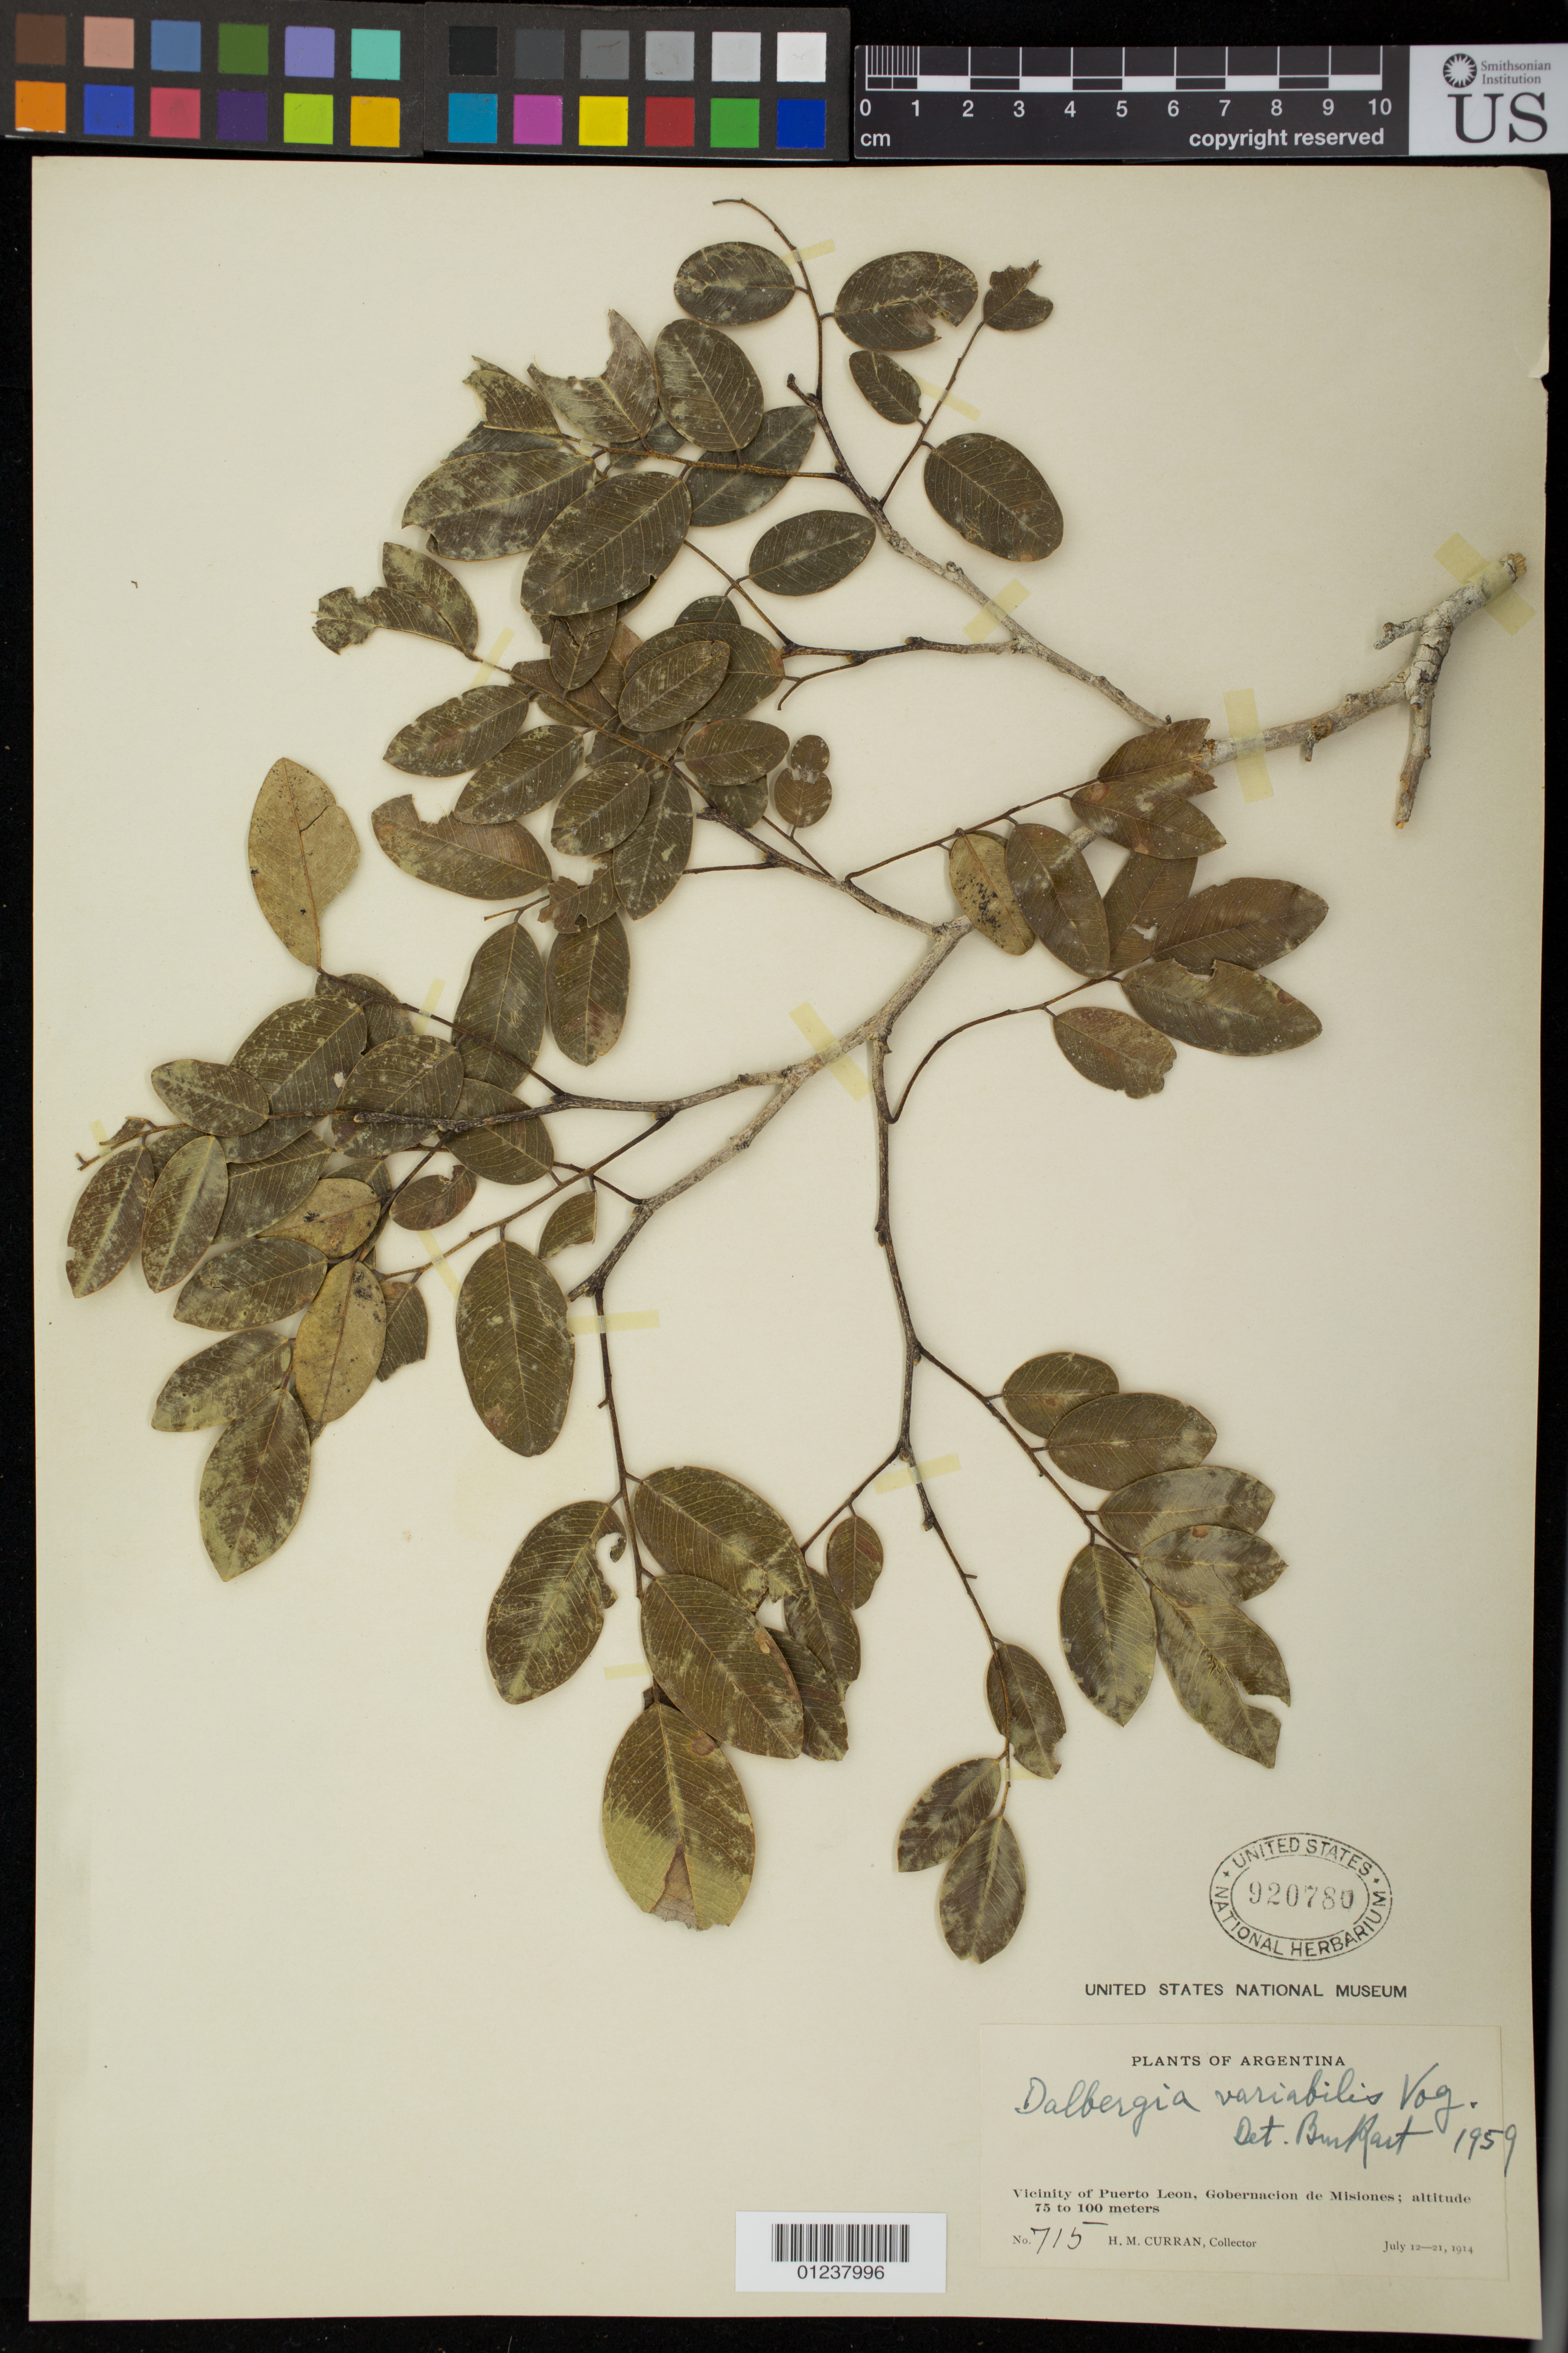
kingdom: Plantae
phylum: Tracheophyta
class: Magnoliopsida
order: Fabales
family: Fabaceae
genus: Dalbergia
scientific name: Dalbergia frutescens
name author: (Vell.) Britton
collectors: H. M. Curran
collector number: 715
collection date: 1914-07-12/1914-07-21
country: Argentina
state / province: Misiones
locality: Vicinity of Puerto Leon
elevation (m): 75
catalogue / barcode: US 920780